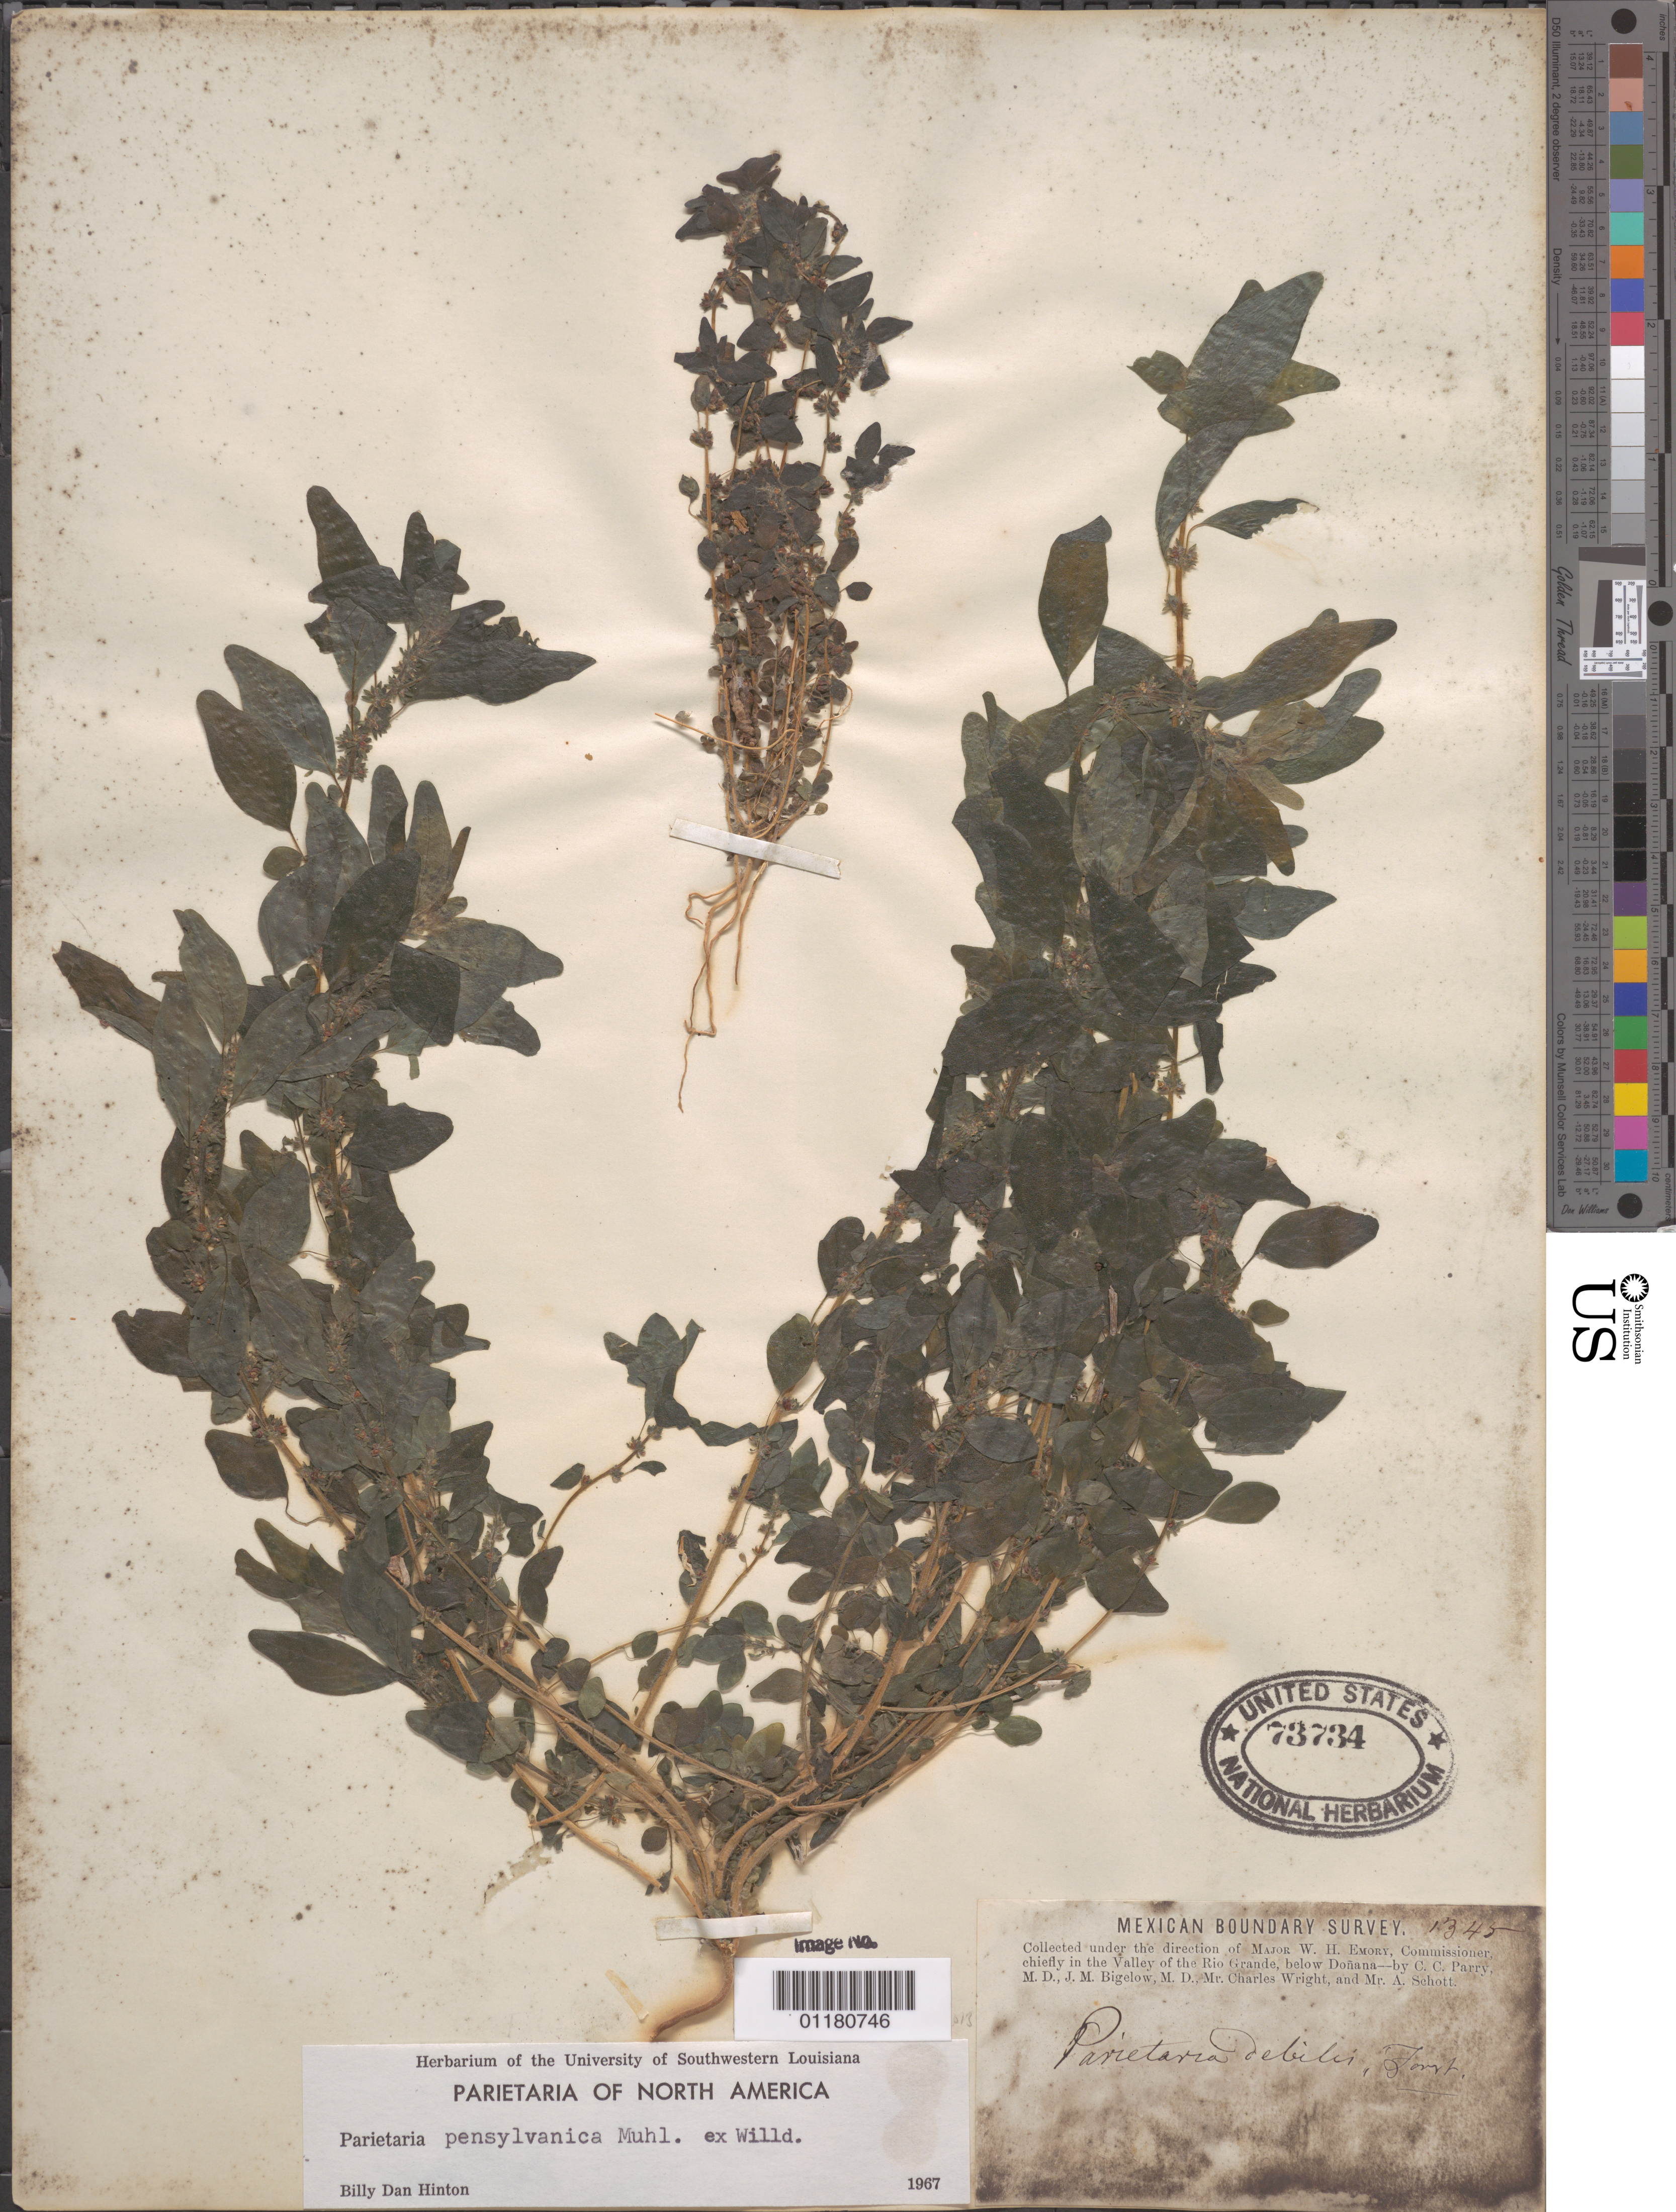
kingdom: Plantae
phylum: Tracheophyta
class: Magnoliopsida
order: Rosales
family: Urticaceae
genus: Parietaria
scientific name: Parietaria pensylvanica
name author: Muhl. ex Willd.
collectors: C. C. Parry, C. Wright, J. M. Bigelow & A. Schott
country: United States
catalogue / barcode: US 73734